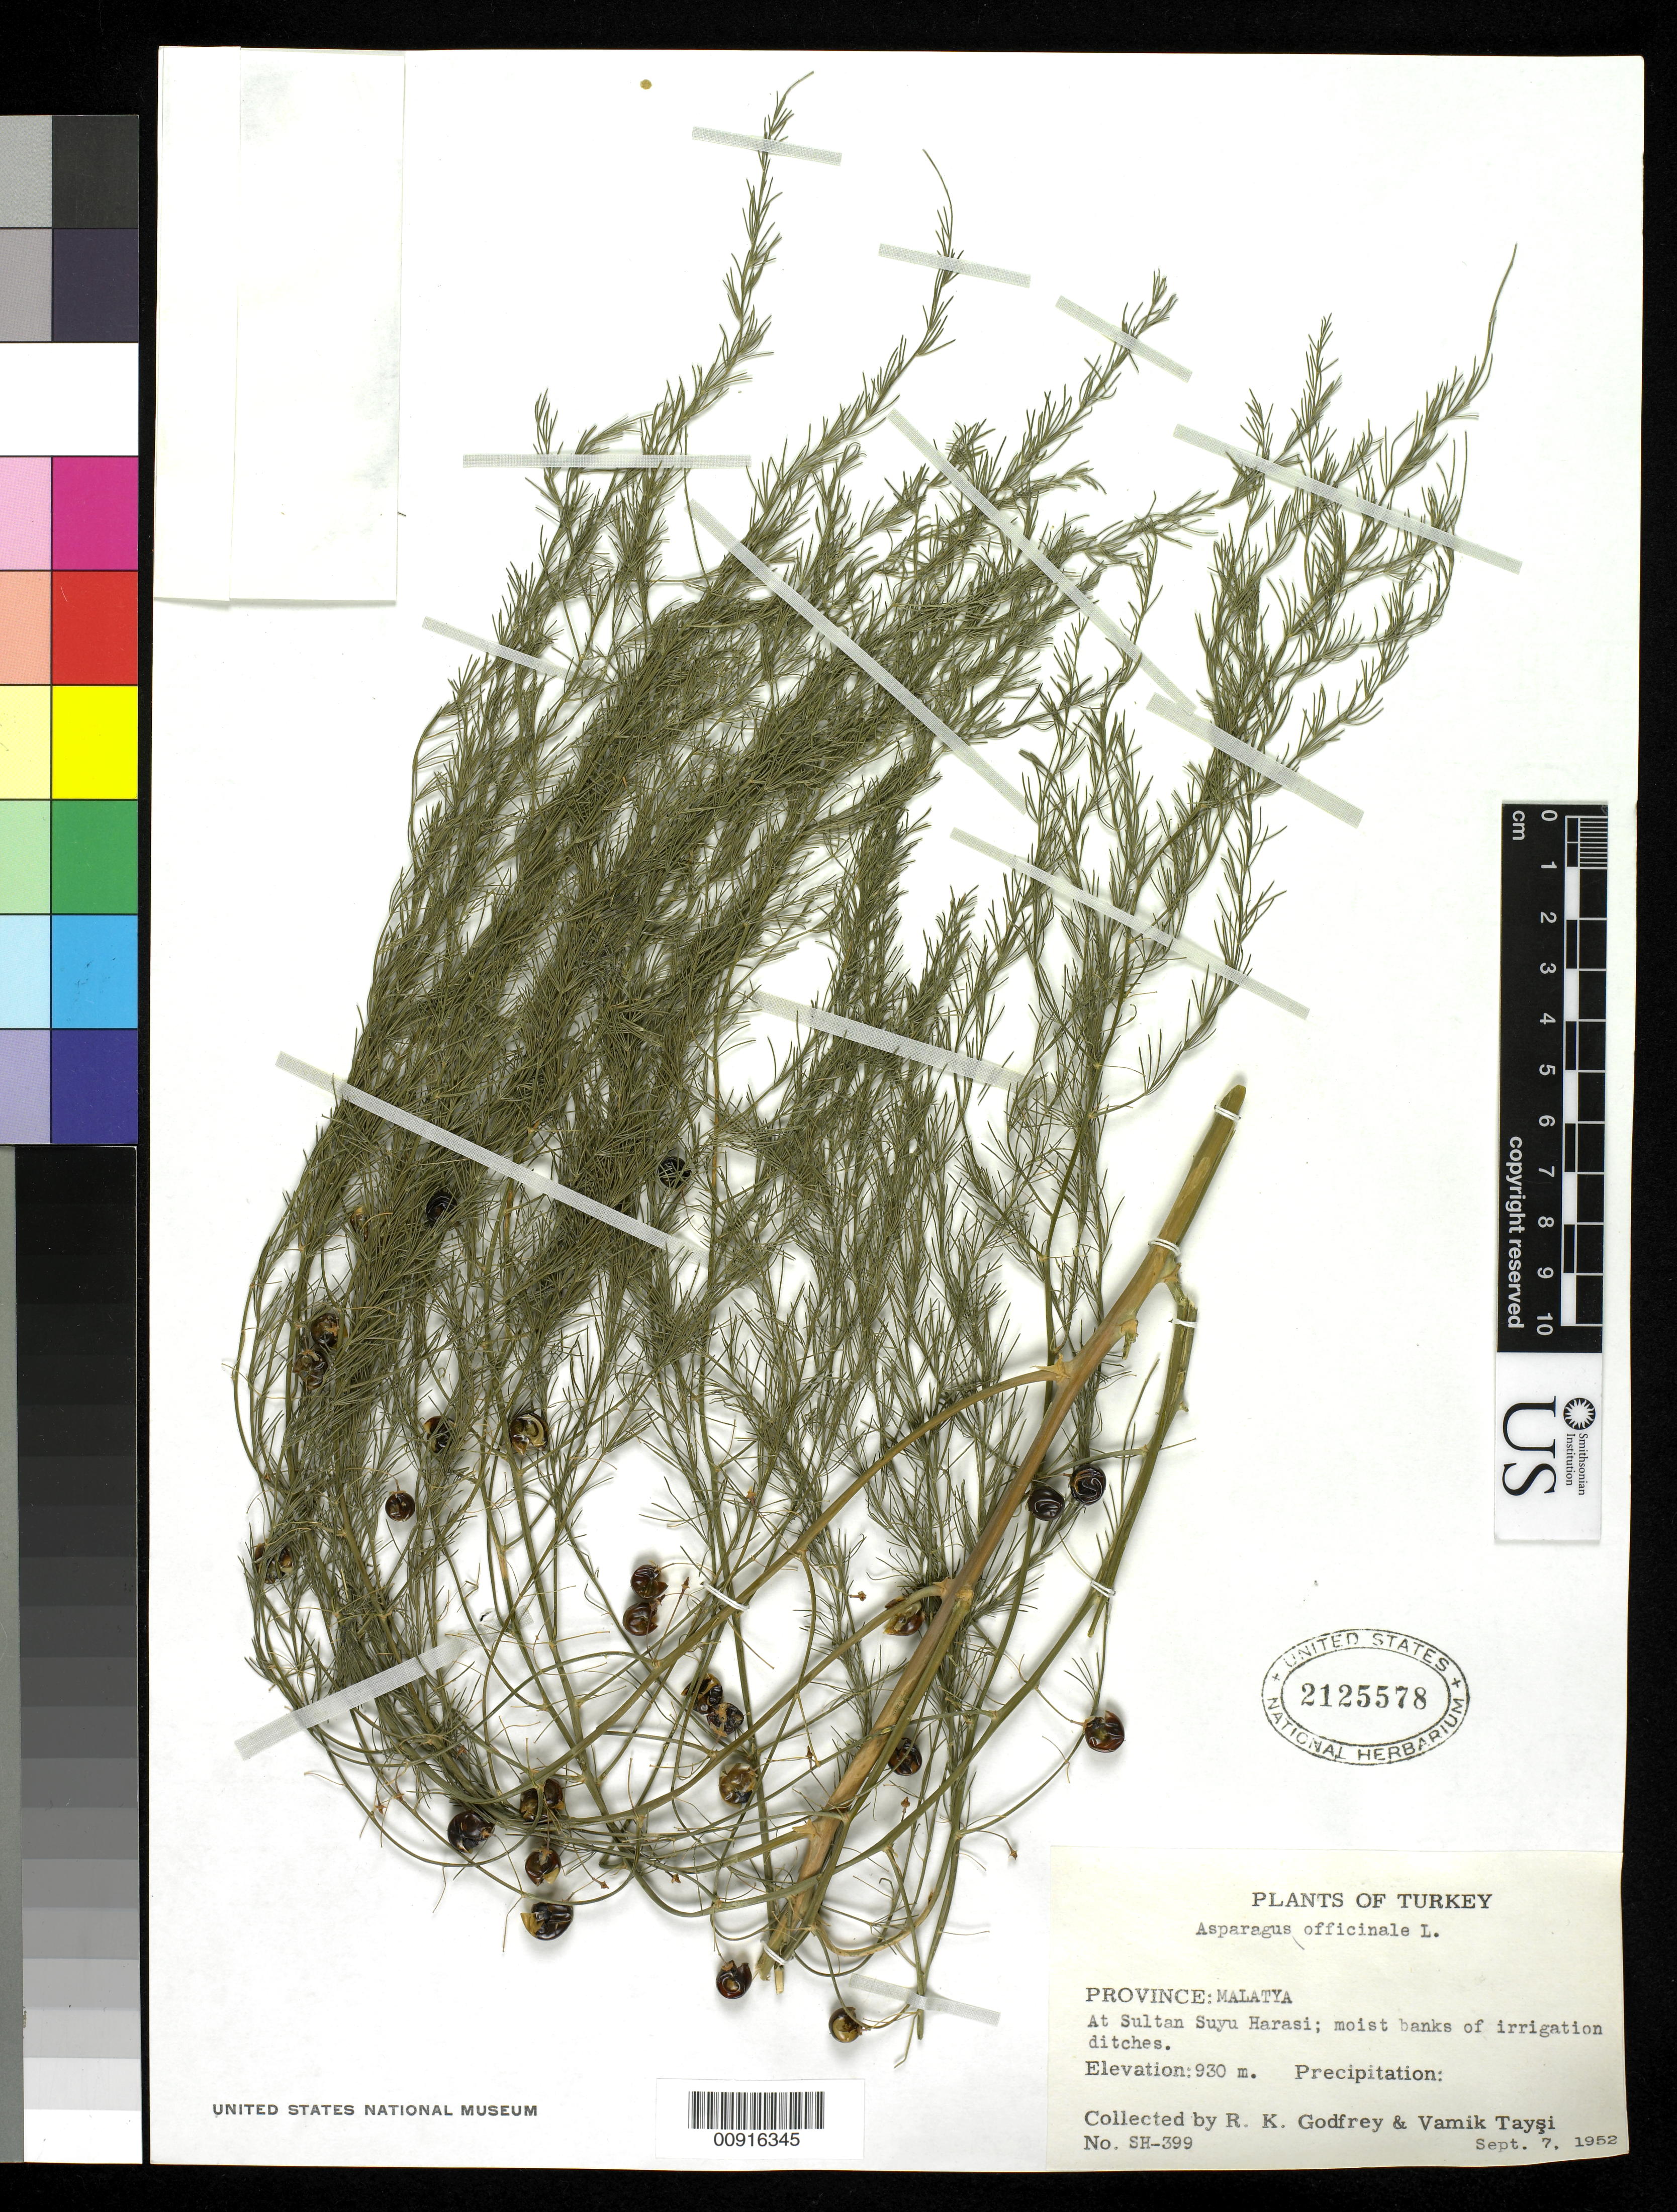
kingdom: Plantae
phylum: Tracheophyta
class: Liliopsida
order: Asparagales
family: Asparagaceae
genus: Asparagus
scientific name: Asparagus officinalis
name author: L.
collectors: R. K. Godfrey & V. Taysi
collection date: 1952-09-07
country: Turkey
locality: Malatya At Sultan Harasi; moist banks of irrigation ditches Elevation 930m.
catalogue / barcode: US 2125578